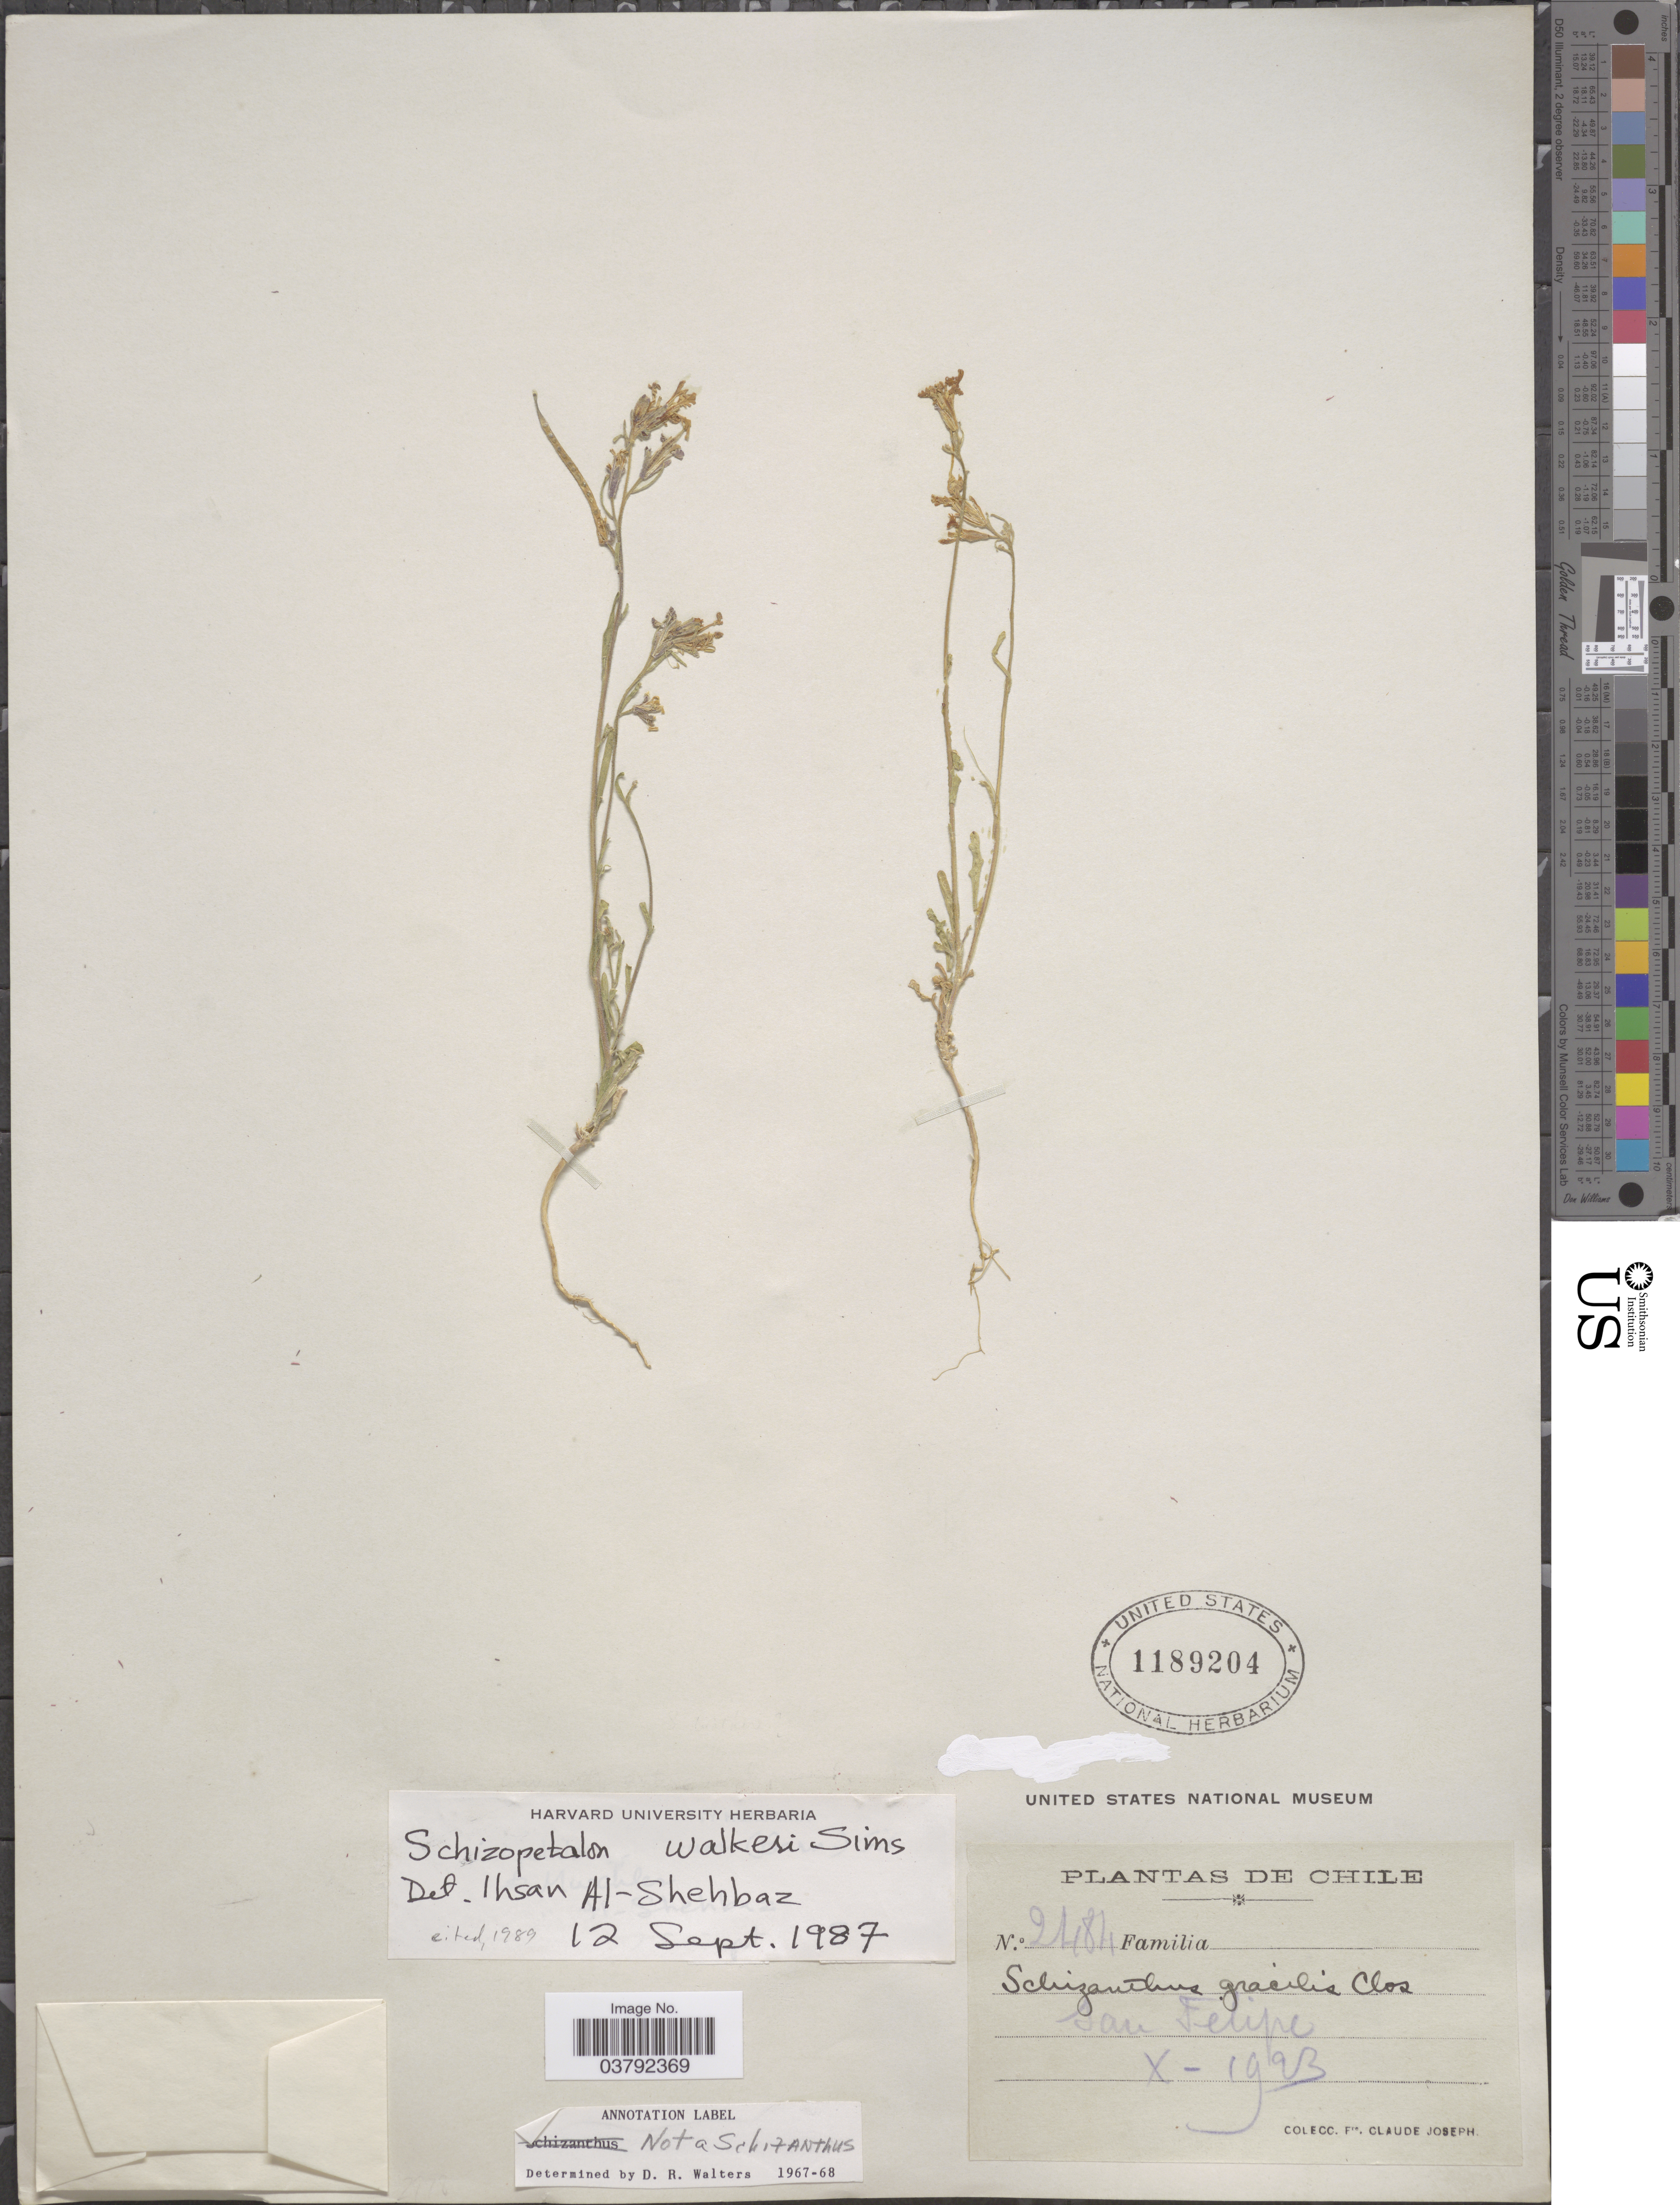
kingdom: Plantae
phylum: Tracheophyta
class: Magnoliopsida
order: Brassicales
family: Brassicaceae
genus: Schizopetalon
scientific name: Schizopetalon biseriatum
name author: Phil.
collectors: Bro. Claude-Joseph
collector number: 2484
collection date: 1923-10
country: Chile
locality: San Felipe.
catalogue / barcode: US 1189204